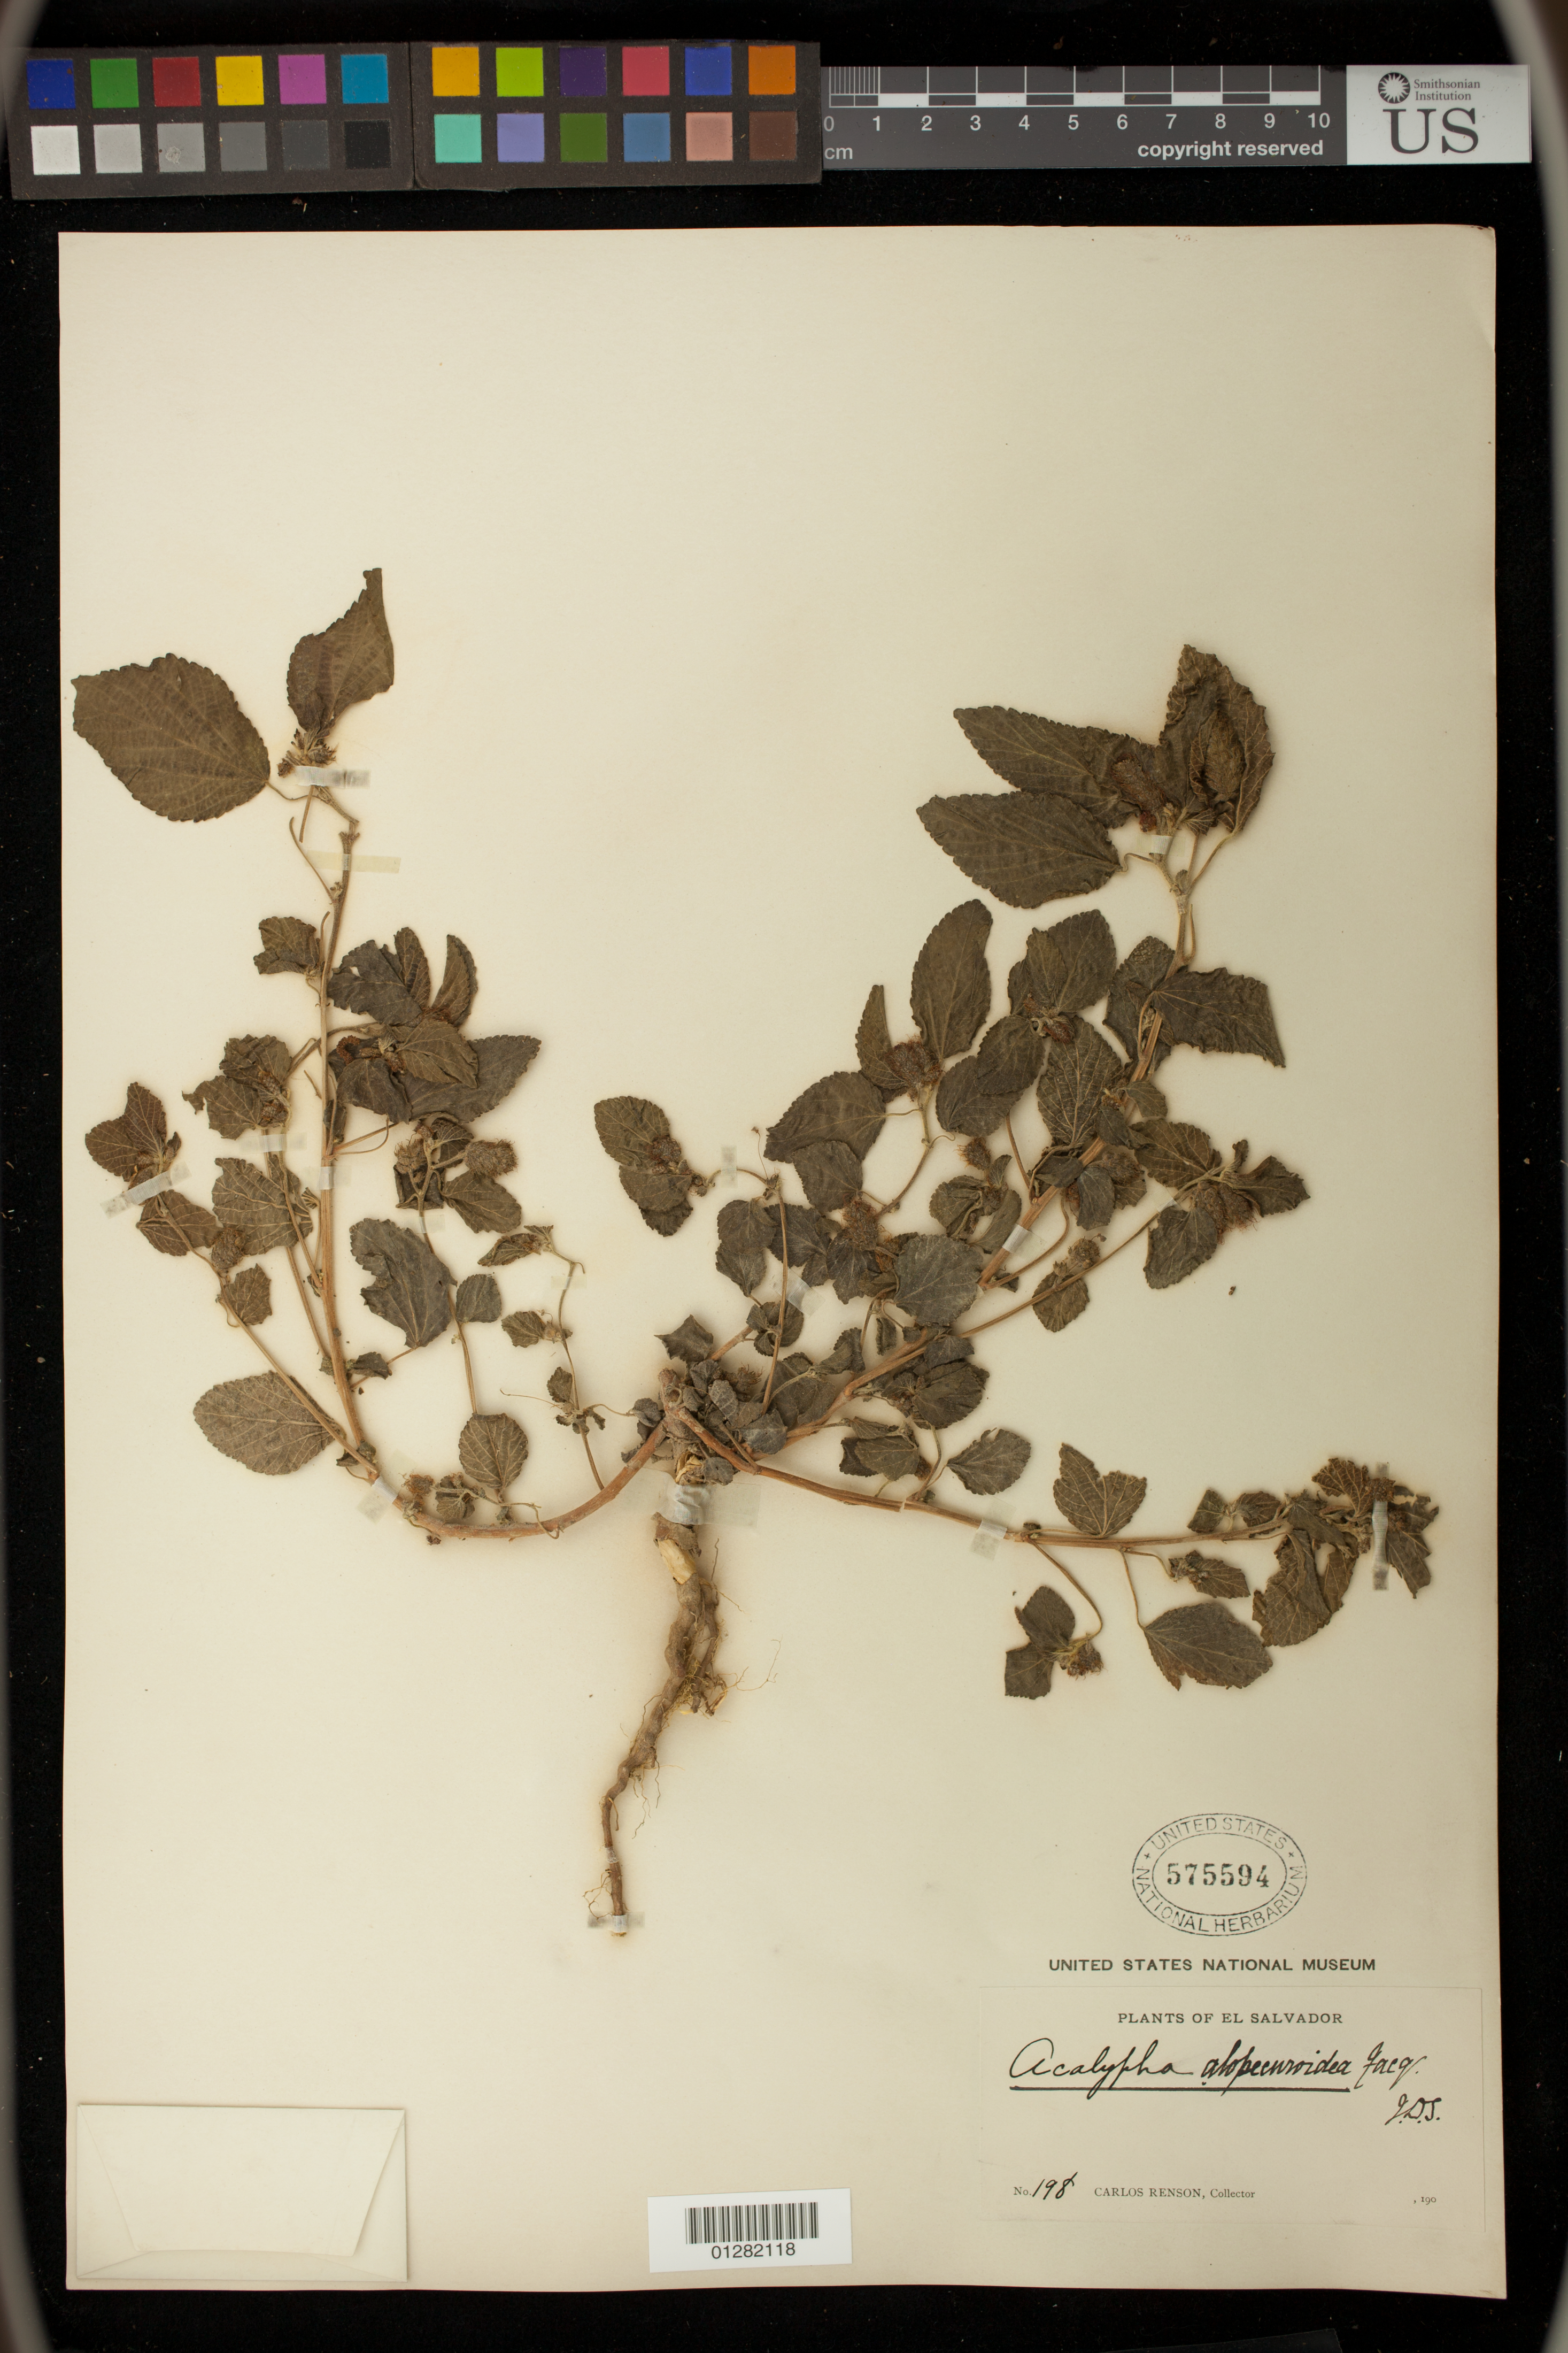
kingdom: Plantae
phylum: Tracheophyta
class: Magnoliopsida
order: Malpighiales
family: Euphorbiaceae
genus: Acalypha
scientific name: Acalypha arvensis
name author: Poepp.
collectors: C. Renson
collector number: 198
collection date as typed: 190-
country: El Salvador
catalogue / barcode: US 575594